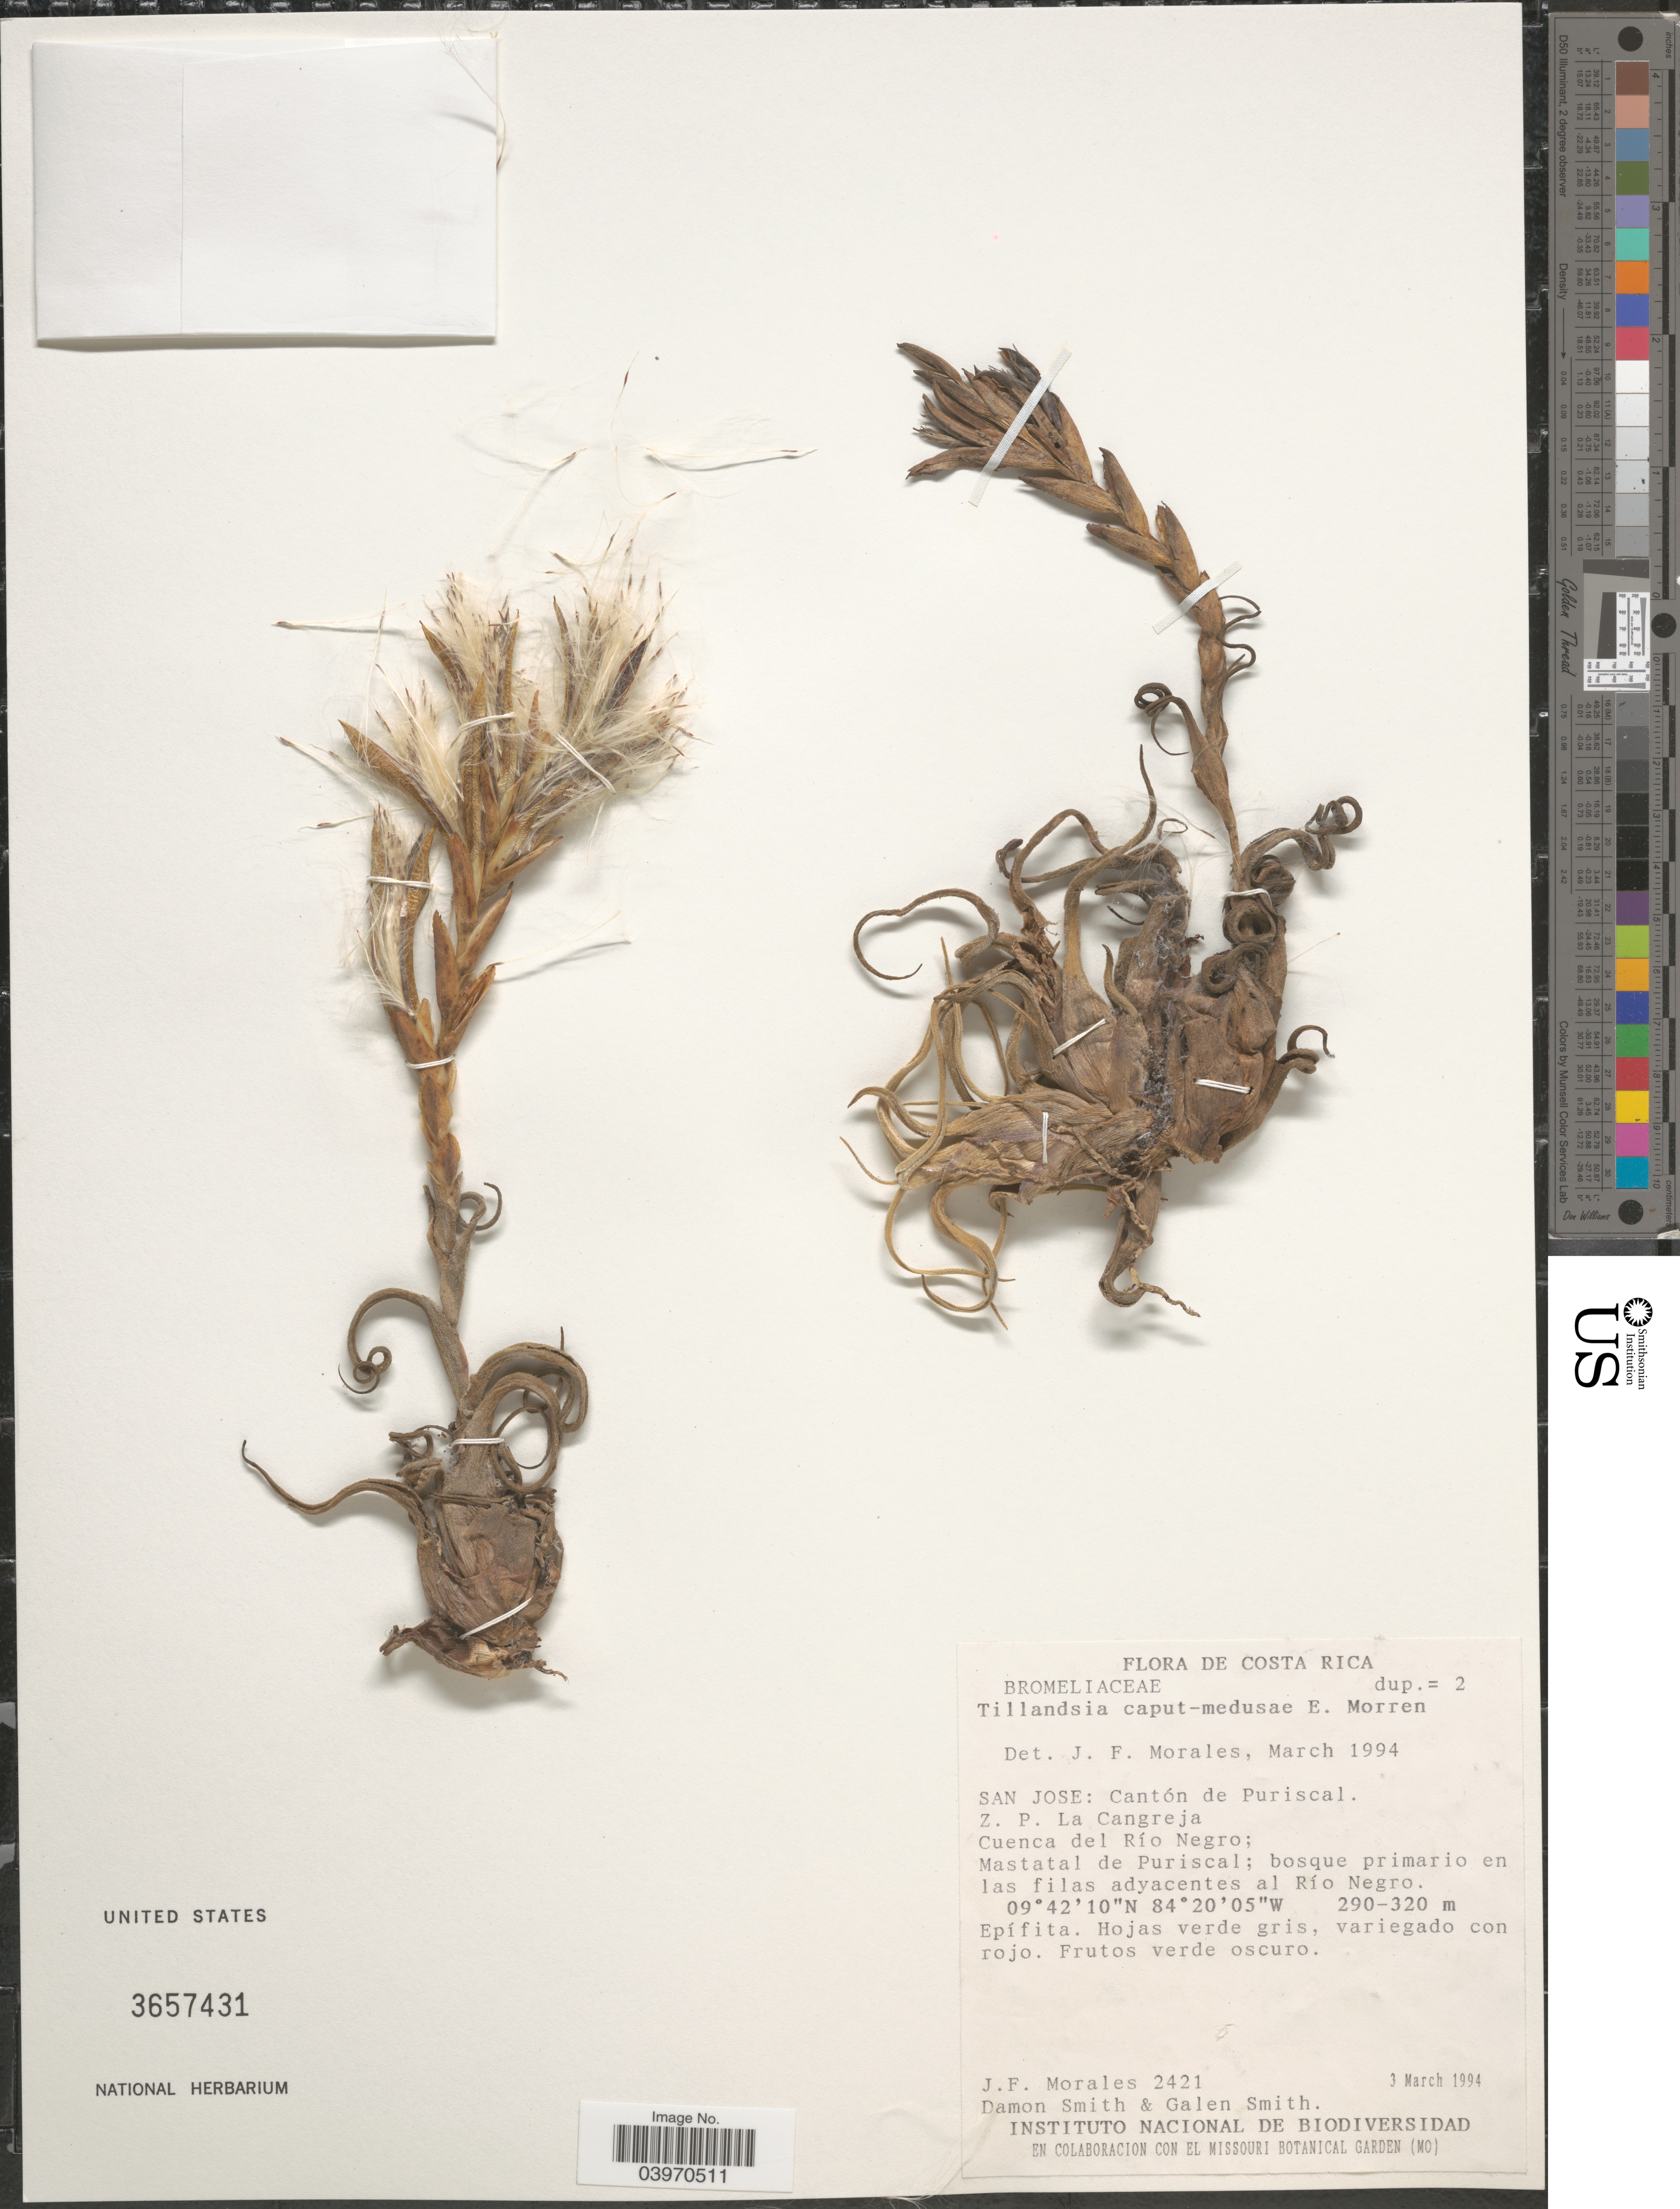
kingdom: Plantae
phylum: Tracheophyta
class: Liliopsida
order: Poales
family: Bromeliaceae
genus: Tillandsia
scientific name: Tillandsia caput-medusae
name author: É. Morren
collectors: J. Morales, D. A. Smith & G. Smith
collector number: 2421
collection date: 1994-03-03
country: Costa Rica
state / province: San José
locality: Cantón de Puriscal. Z. P. La Cangreja. Cuenca del Río Negro; Mastatal de Puriscal; bosque primario en las filas adyacentes al Río Negro.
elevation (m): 290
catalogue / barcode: US 3657431